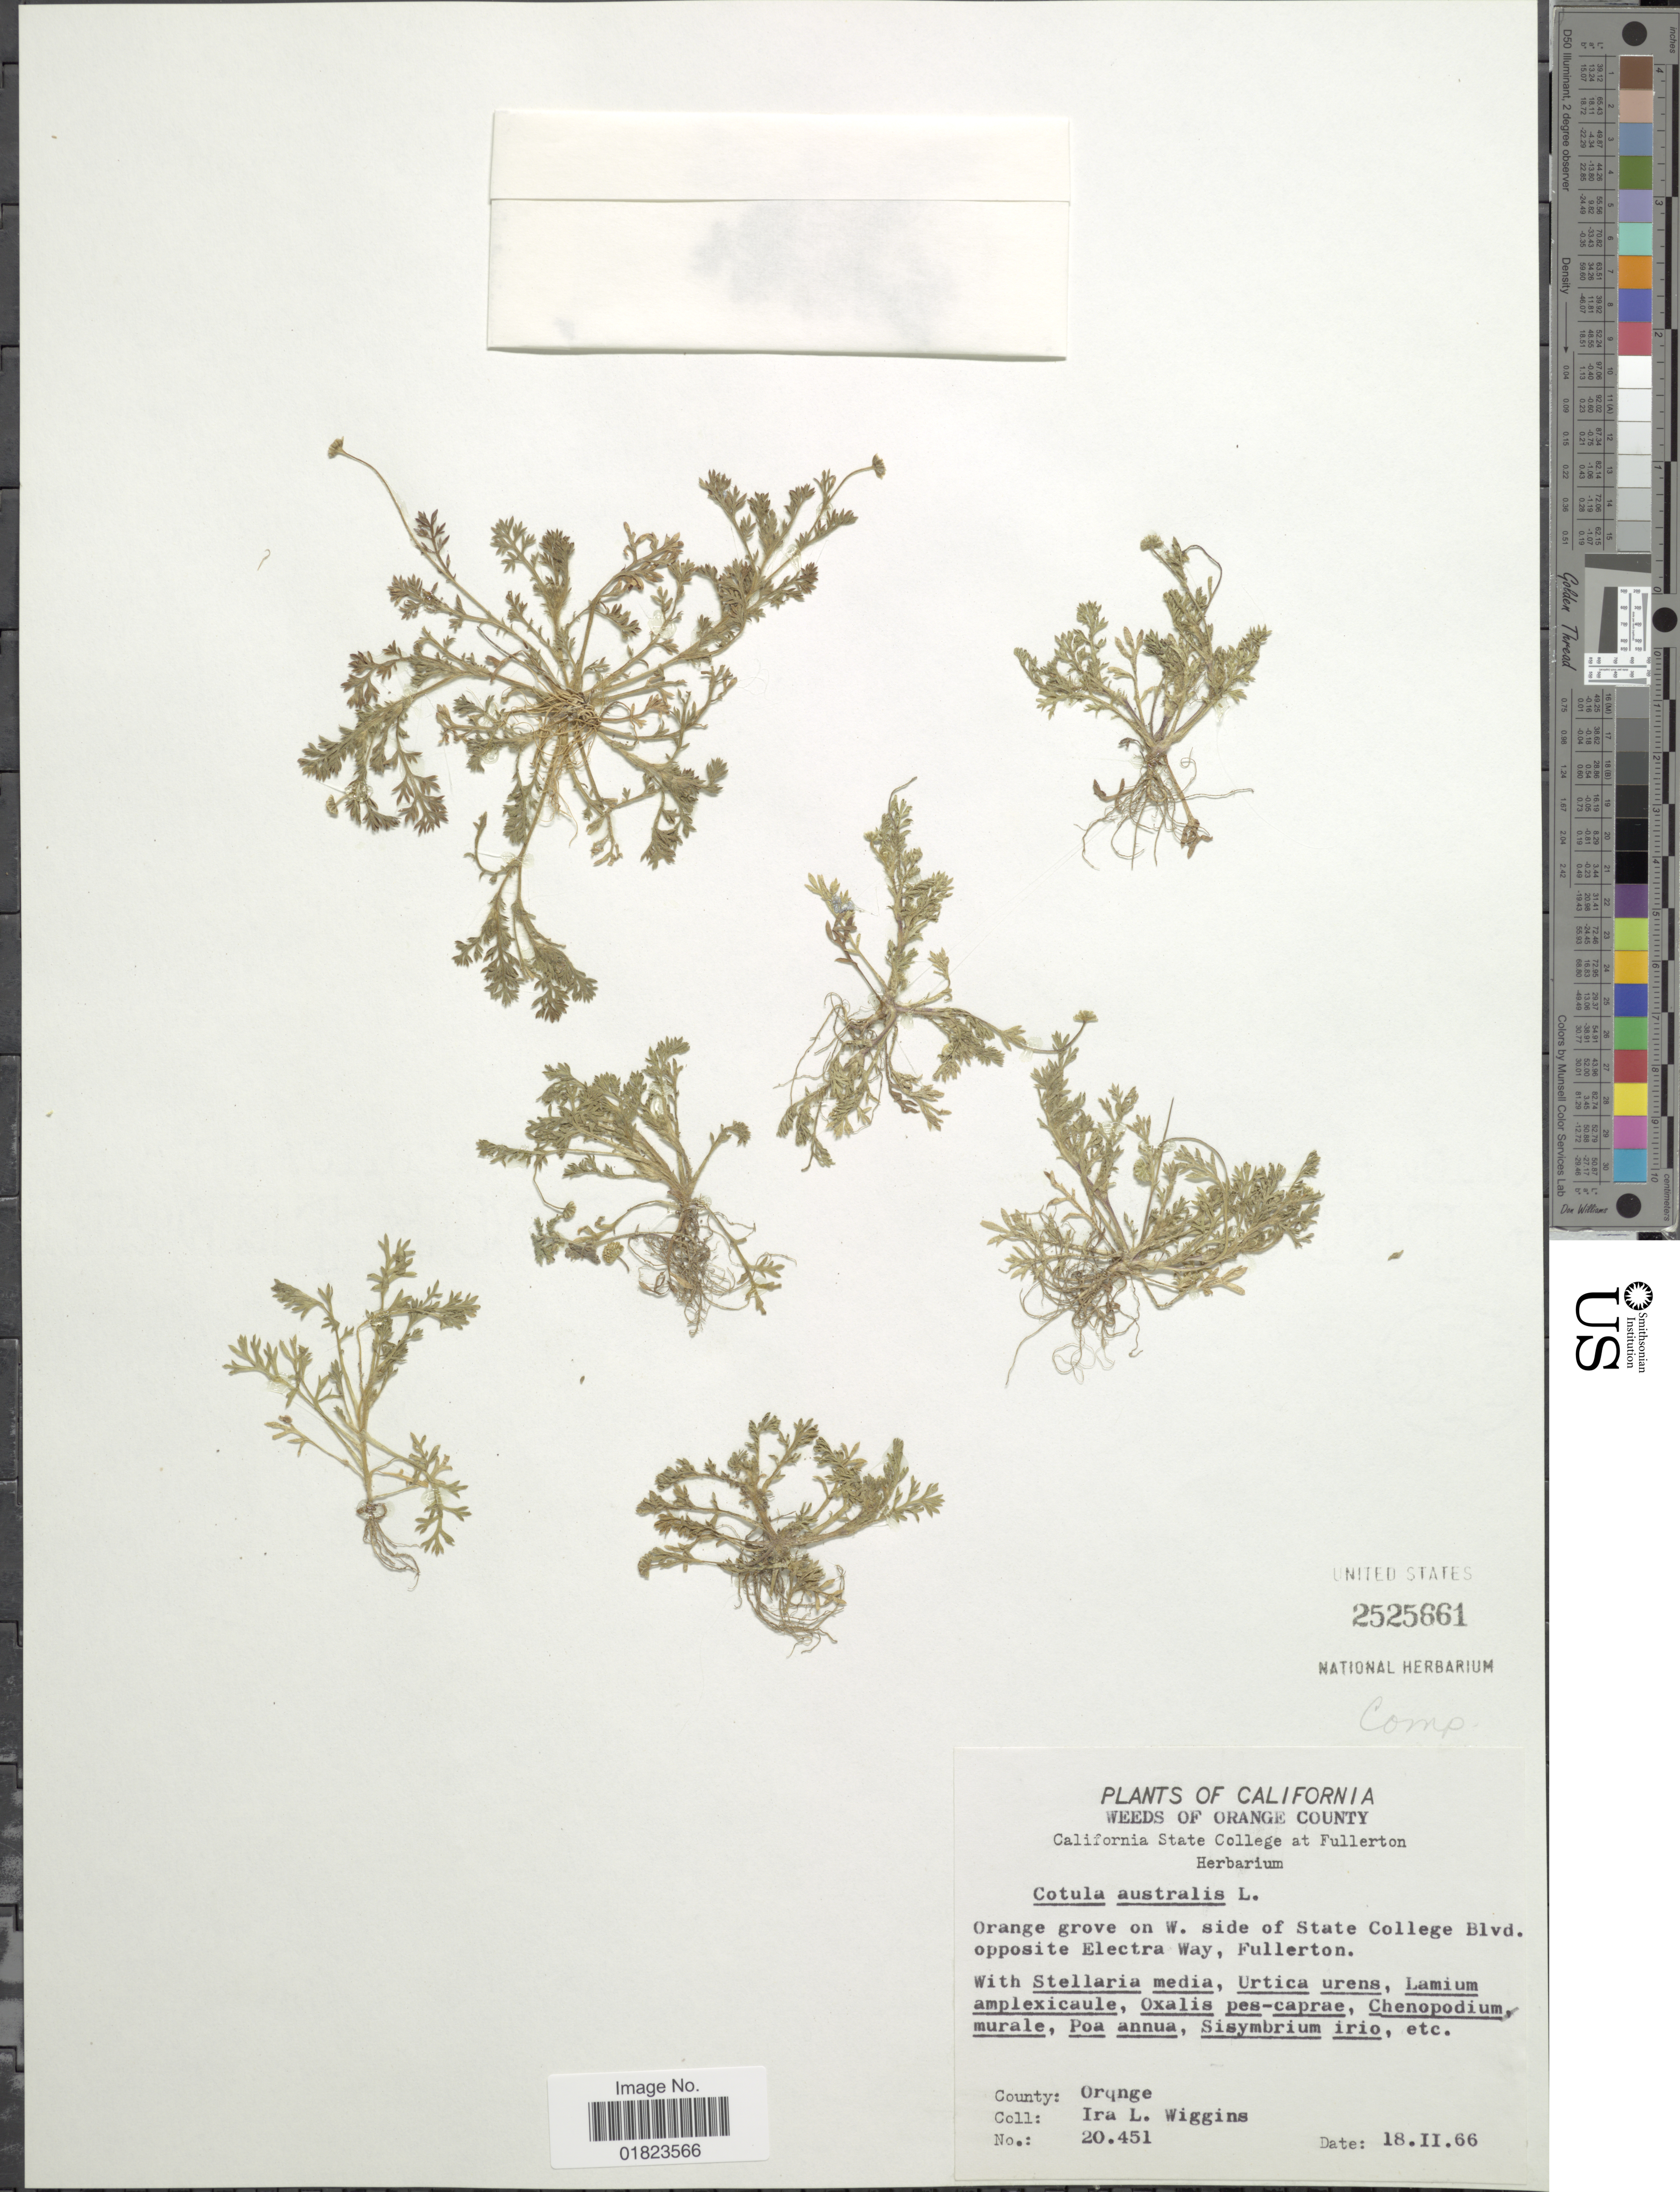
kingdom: Plantae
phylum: Tracheophyta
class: Magnoliopsida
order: Asterales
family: Asteraceae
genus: Cotula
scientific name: Cotula australis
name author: (Sieber ex Spreng.) Hook. f.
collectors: I. L. Wiggins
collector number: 20451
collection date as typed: Transcribed d/m/y: 18/2/66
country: United States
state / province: California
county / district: Orange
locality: California. Orange County. Orange grove on W. side of State College Blvd. opposite Electra Way, Fullerton. County: Orange.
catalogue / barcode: US 2525661